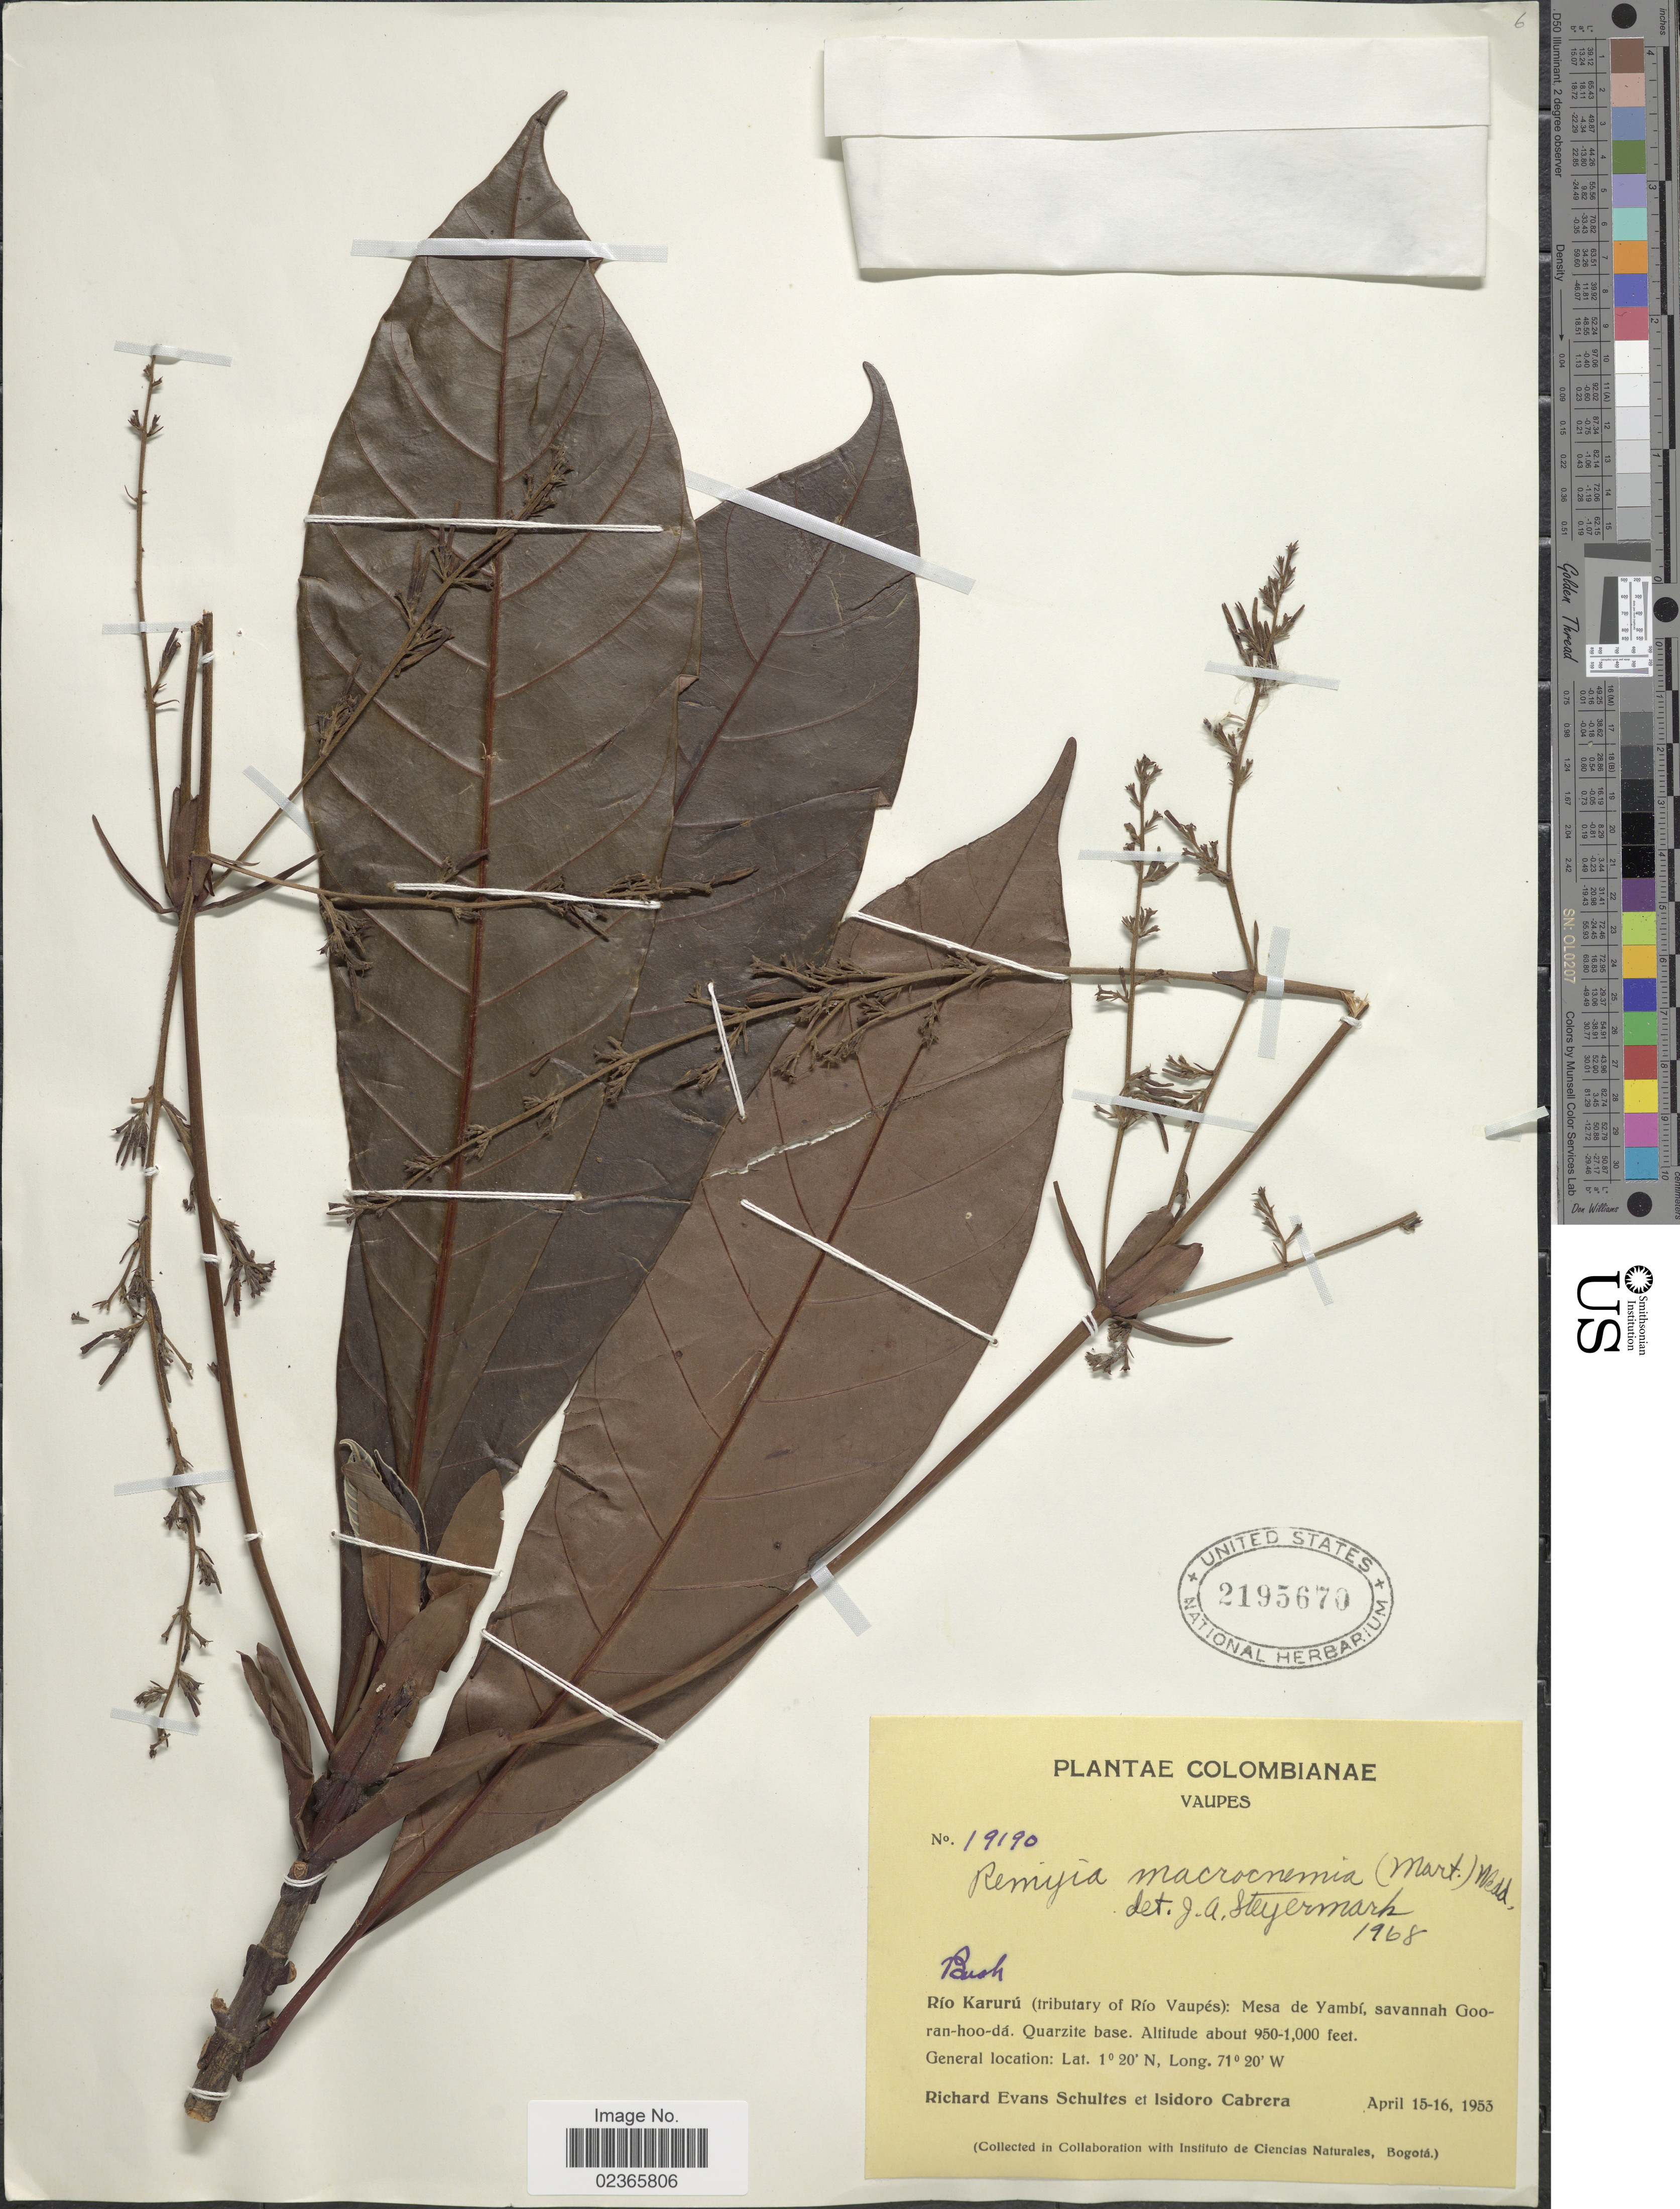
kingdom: Plantae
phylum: Tracheophyta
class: Magnoliopsida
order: Gentianales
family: Rubiaceae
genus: Remijia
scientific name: Remijia macrocnemia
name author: (Mart.) Wedd.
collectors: R. E. Schultes & I. Cabrera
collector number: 19190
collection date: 1953-04-15/1953-04-16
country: Colombia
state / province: Vaupés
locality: Rio Karuru (tributary of Rio Vaupes): Mesa de Yambi, savannah Gooran-hoo-da. Quarzite base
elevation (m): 290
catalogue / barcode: US 2195670